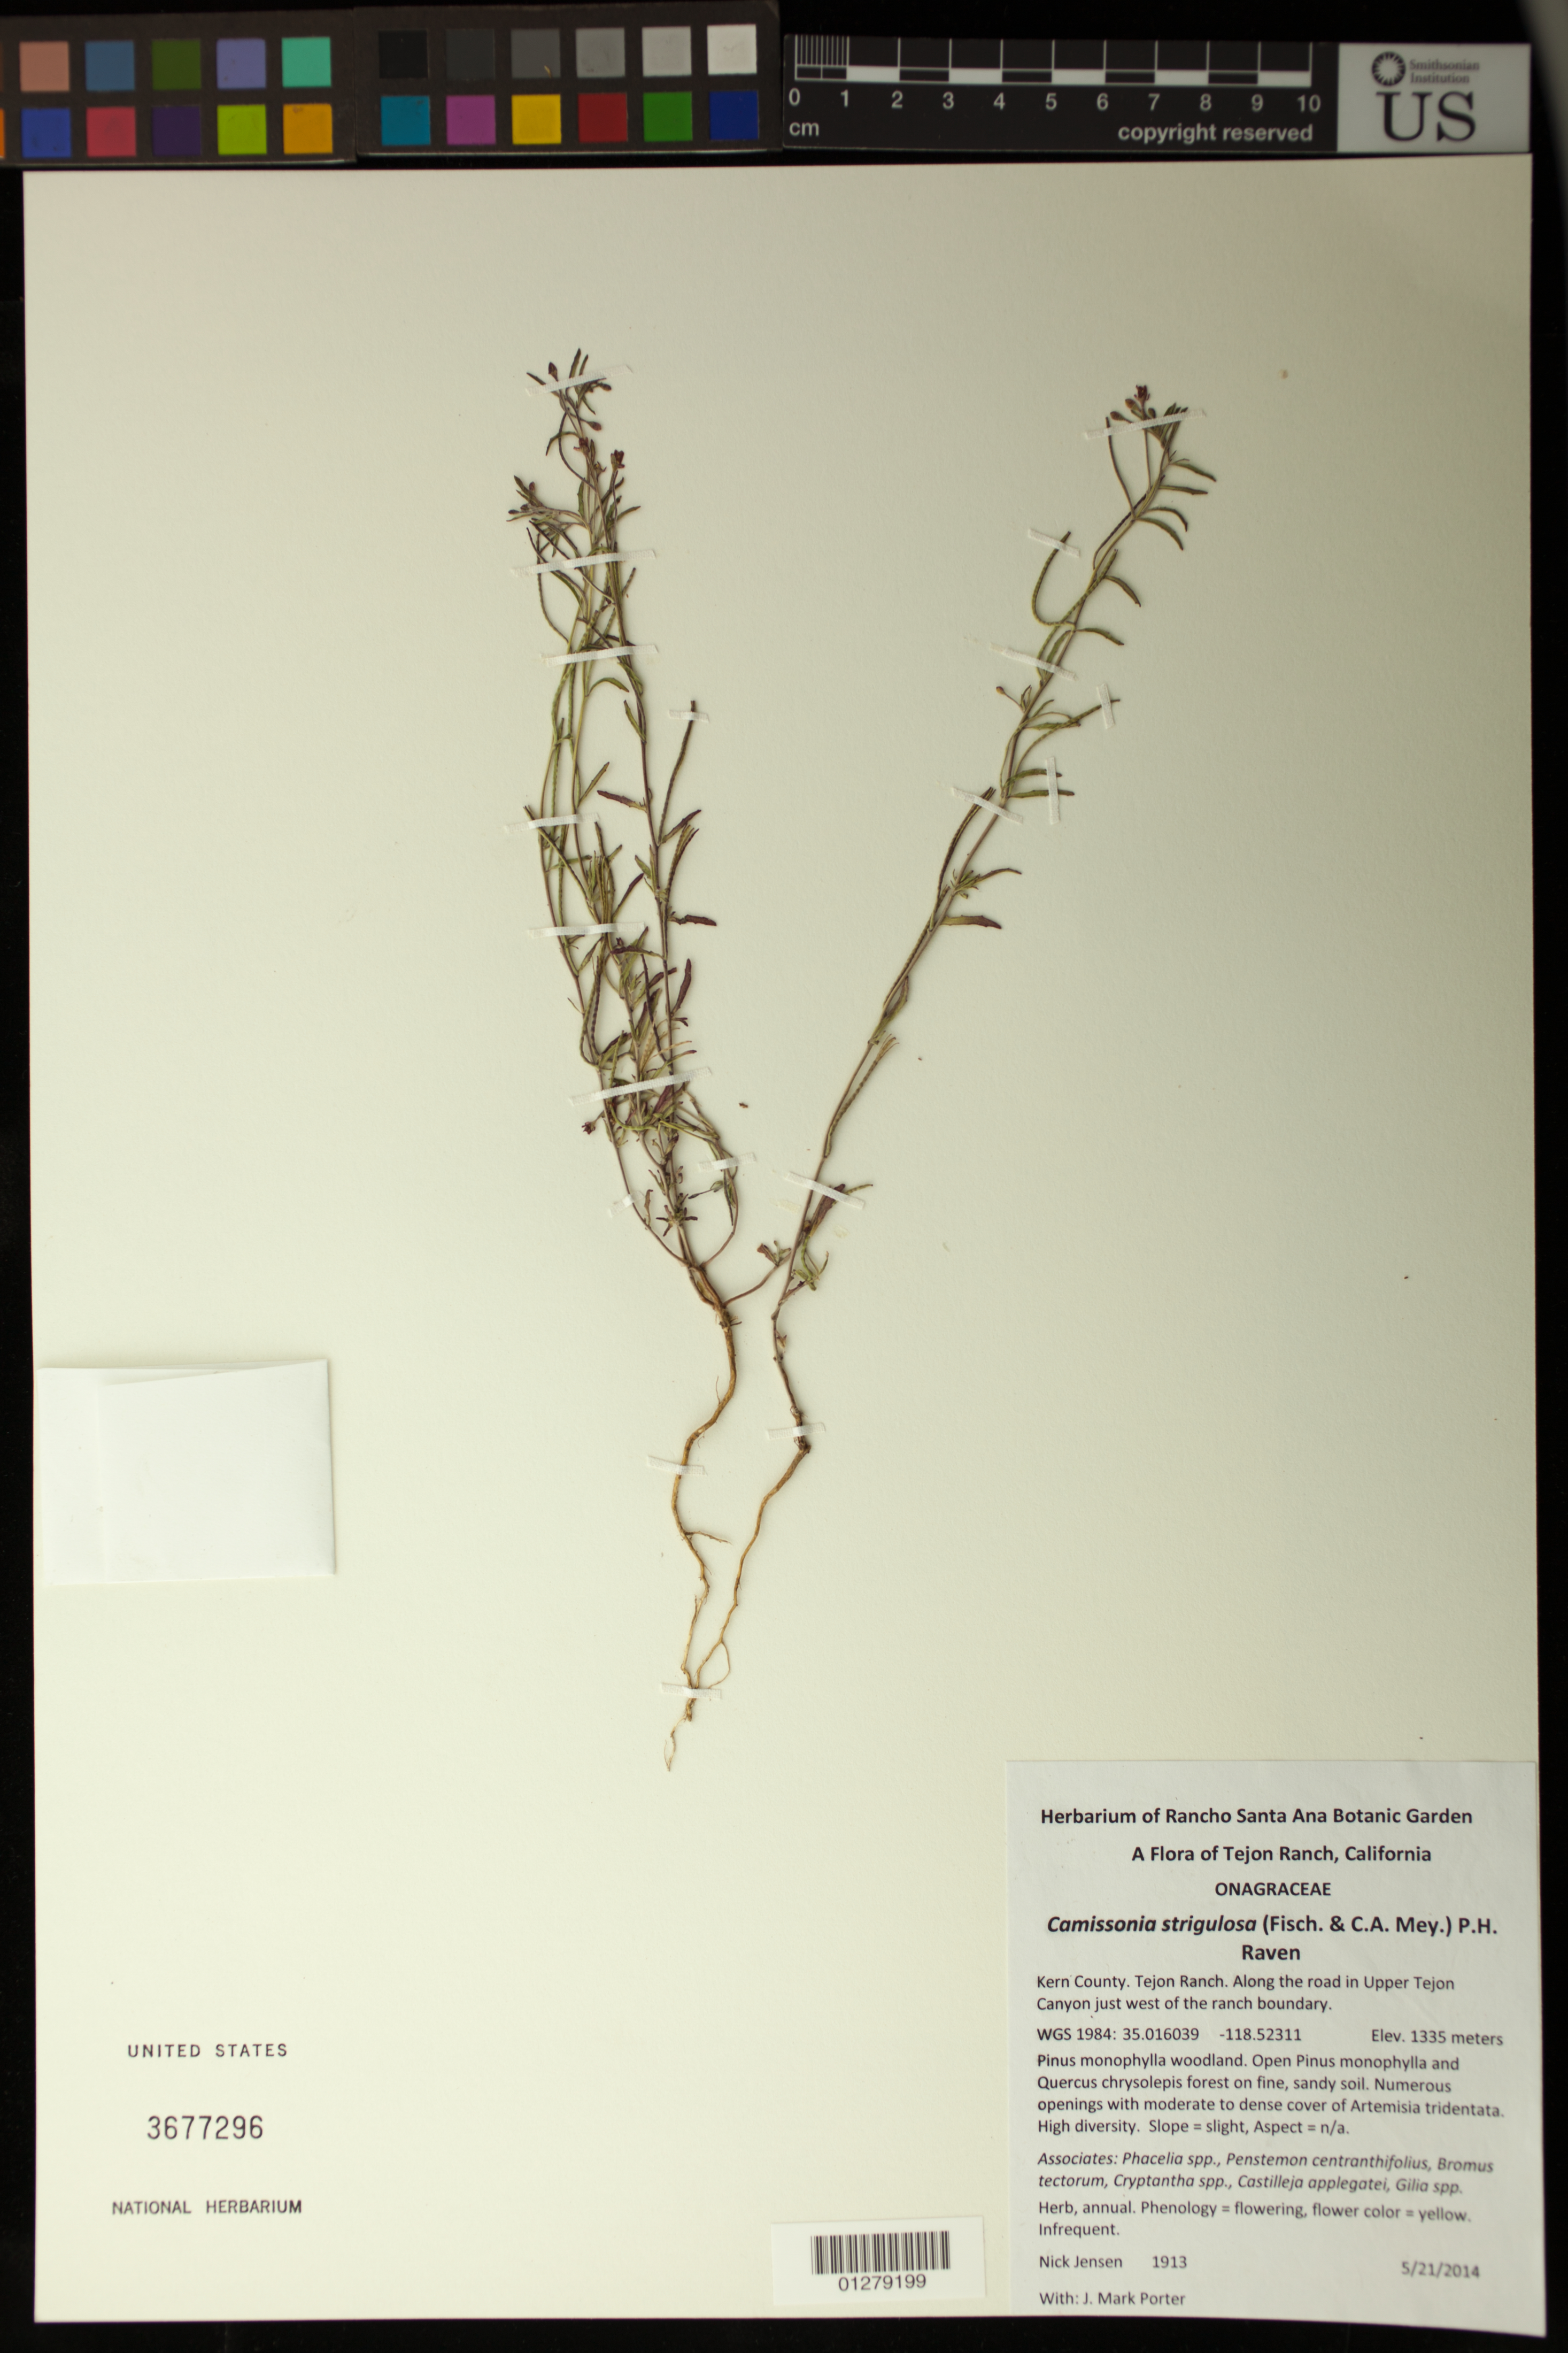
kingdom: Plantae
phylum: Tracheophyta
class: Magnoliopsida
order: Myrtales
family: Onagraceae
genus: Camissonia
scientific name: Camissonia strigulosa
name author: (Fisch. & C.A. Mey.) P.H. Raven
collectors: N. Jensen & J. M. Porter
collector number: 1913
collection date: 2014-05-21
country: United States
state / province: California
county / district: Kern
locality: Tejon Ranch, along the road in Upper Tejon Canyon just west of the ranch boundary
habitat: Woodland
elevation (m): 1335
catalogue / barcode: US 3677296